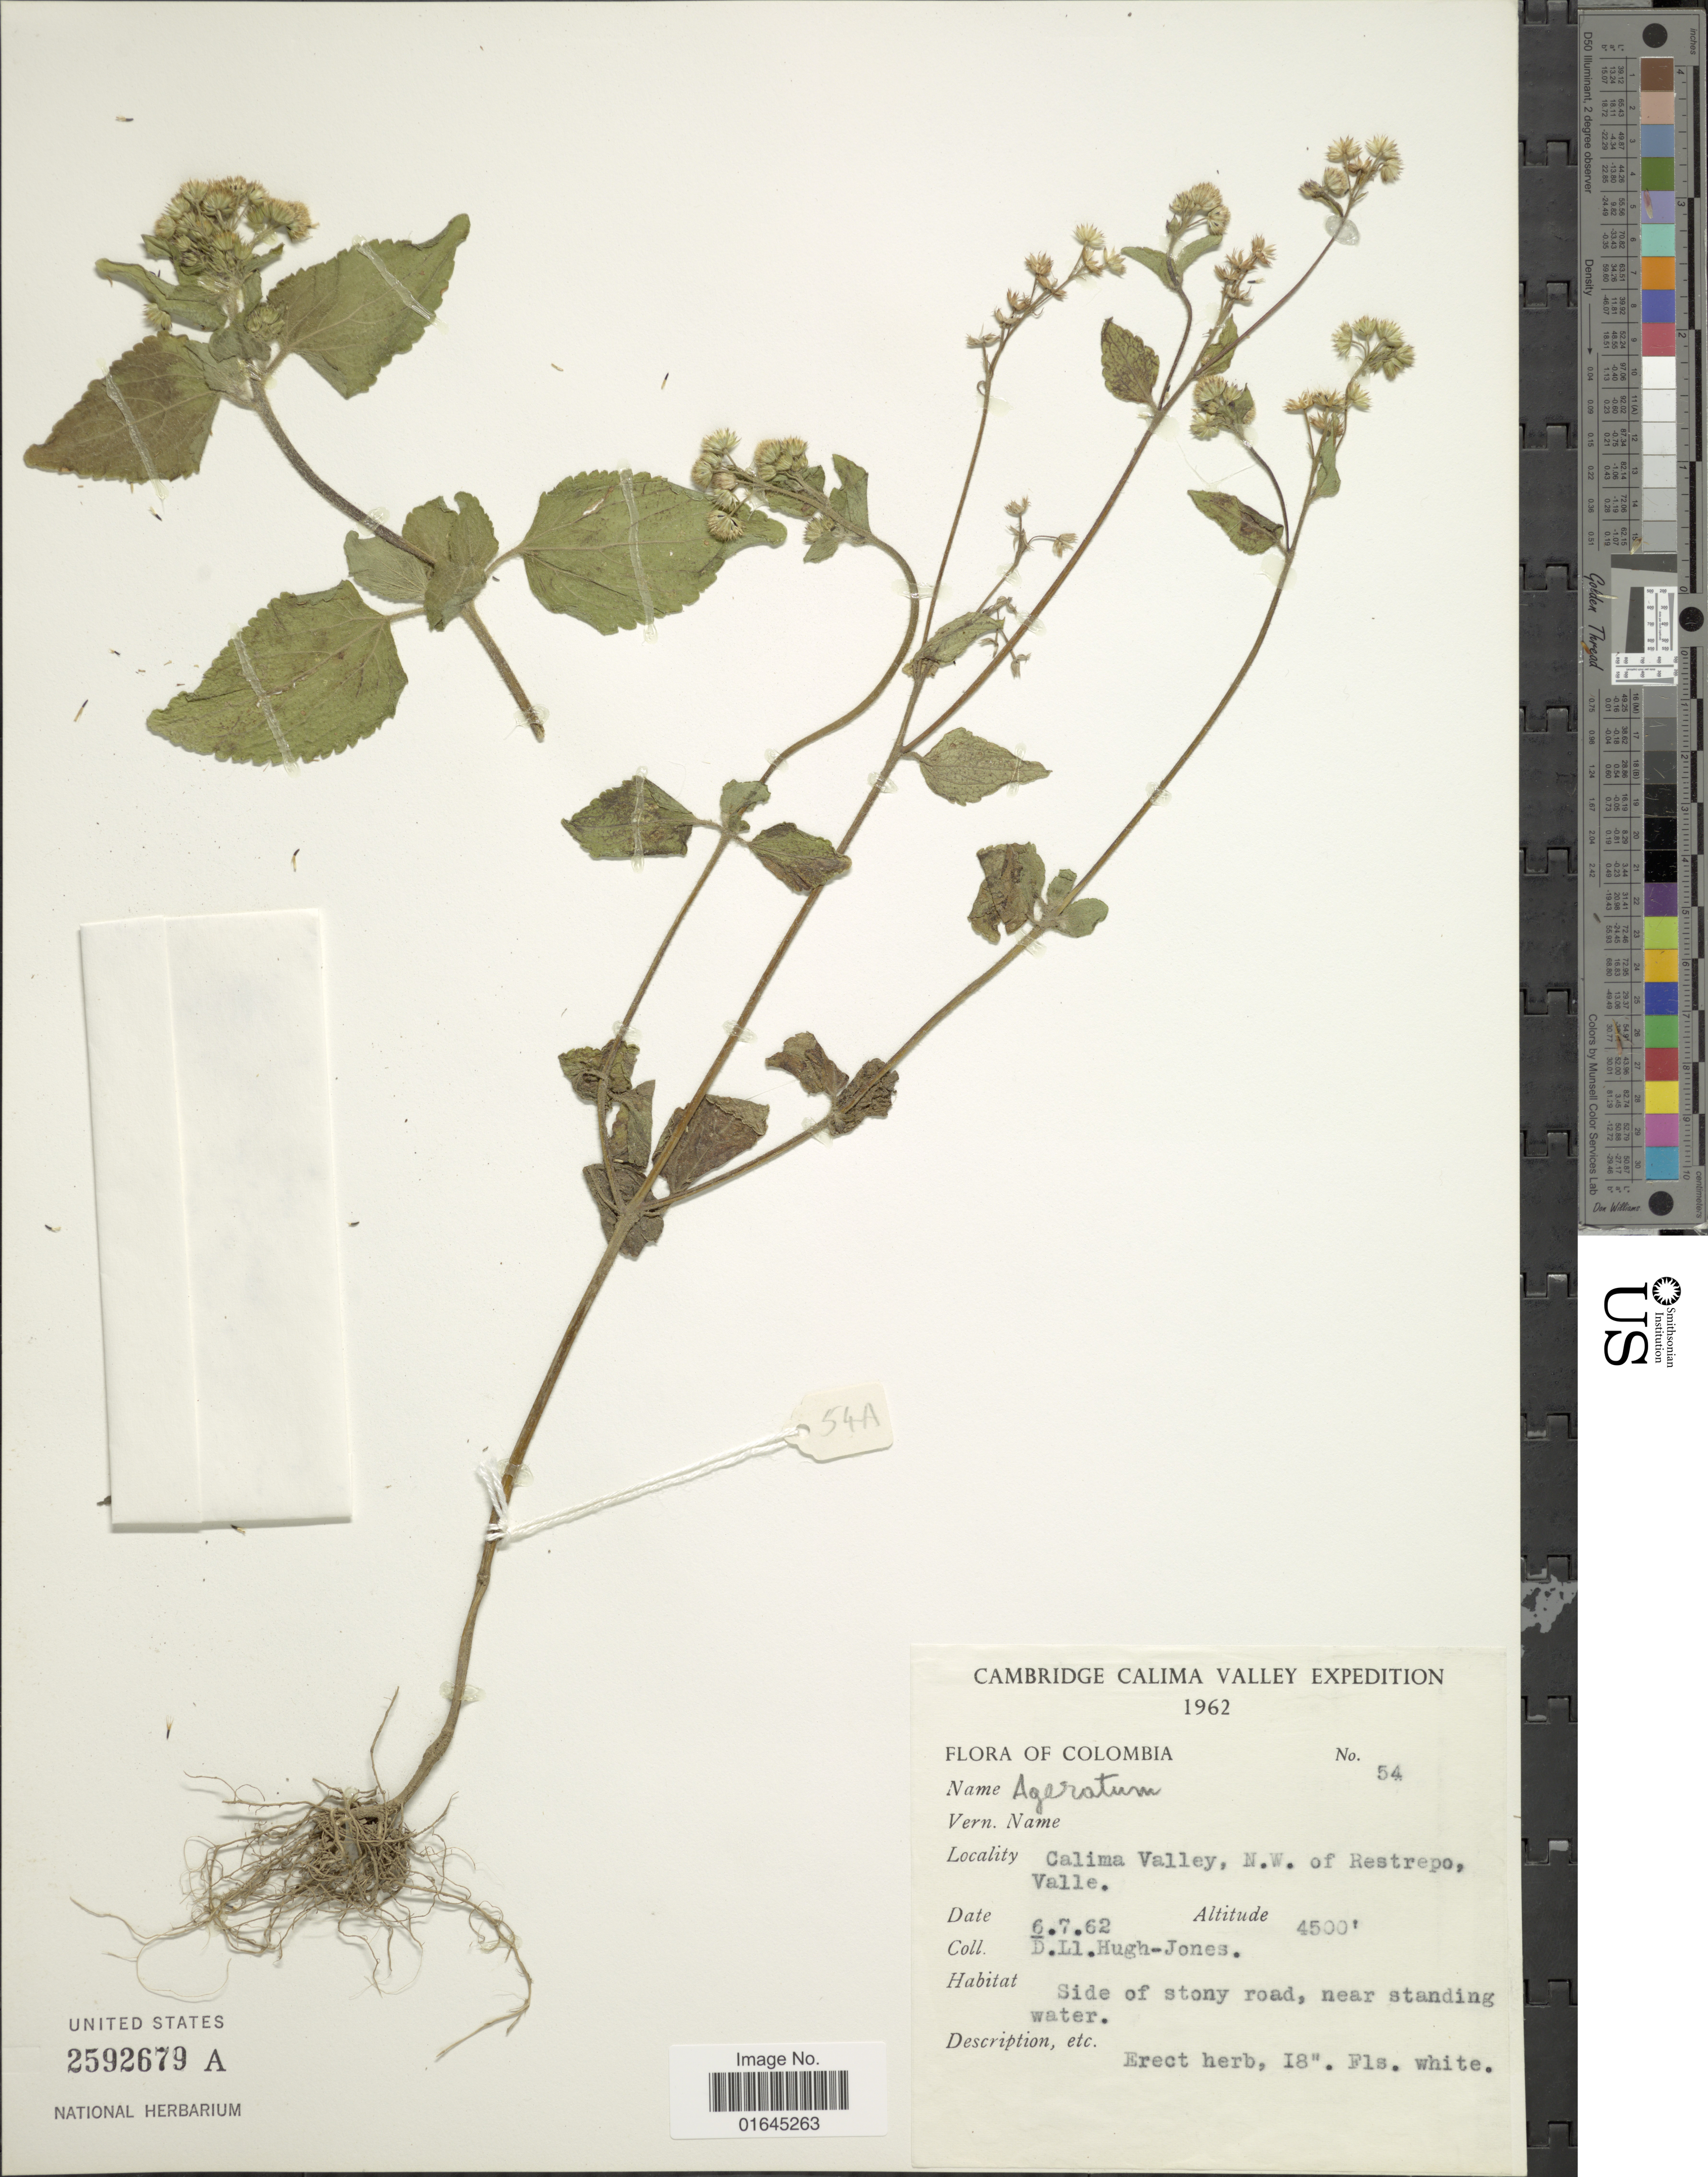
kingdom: Plantae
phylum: Tracheophyta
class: Magnoliopsida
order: Asterales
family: Asteraceae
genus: Ageratum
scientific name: Ageratum conyzoides subsp. conyzoides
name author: L.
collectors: D. Hugh-Jones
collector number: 54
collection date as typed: Transcribed d/m/y: 6/7/62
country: Colombia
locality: Colombia, Calima Valley, N.W. of Restrepo, Valle. Cambridge Calima Valley.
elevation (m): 1372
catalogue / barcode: US 2592679A